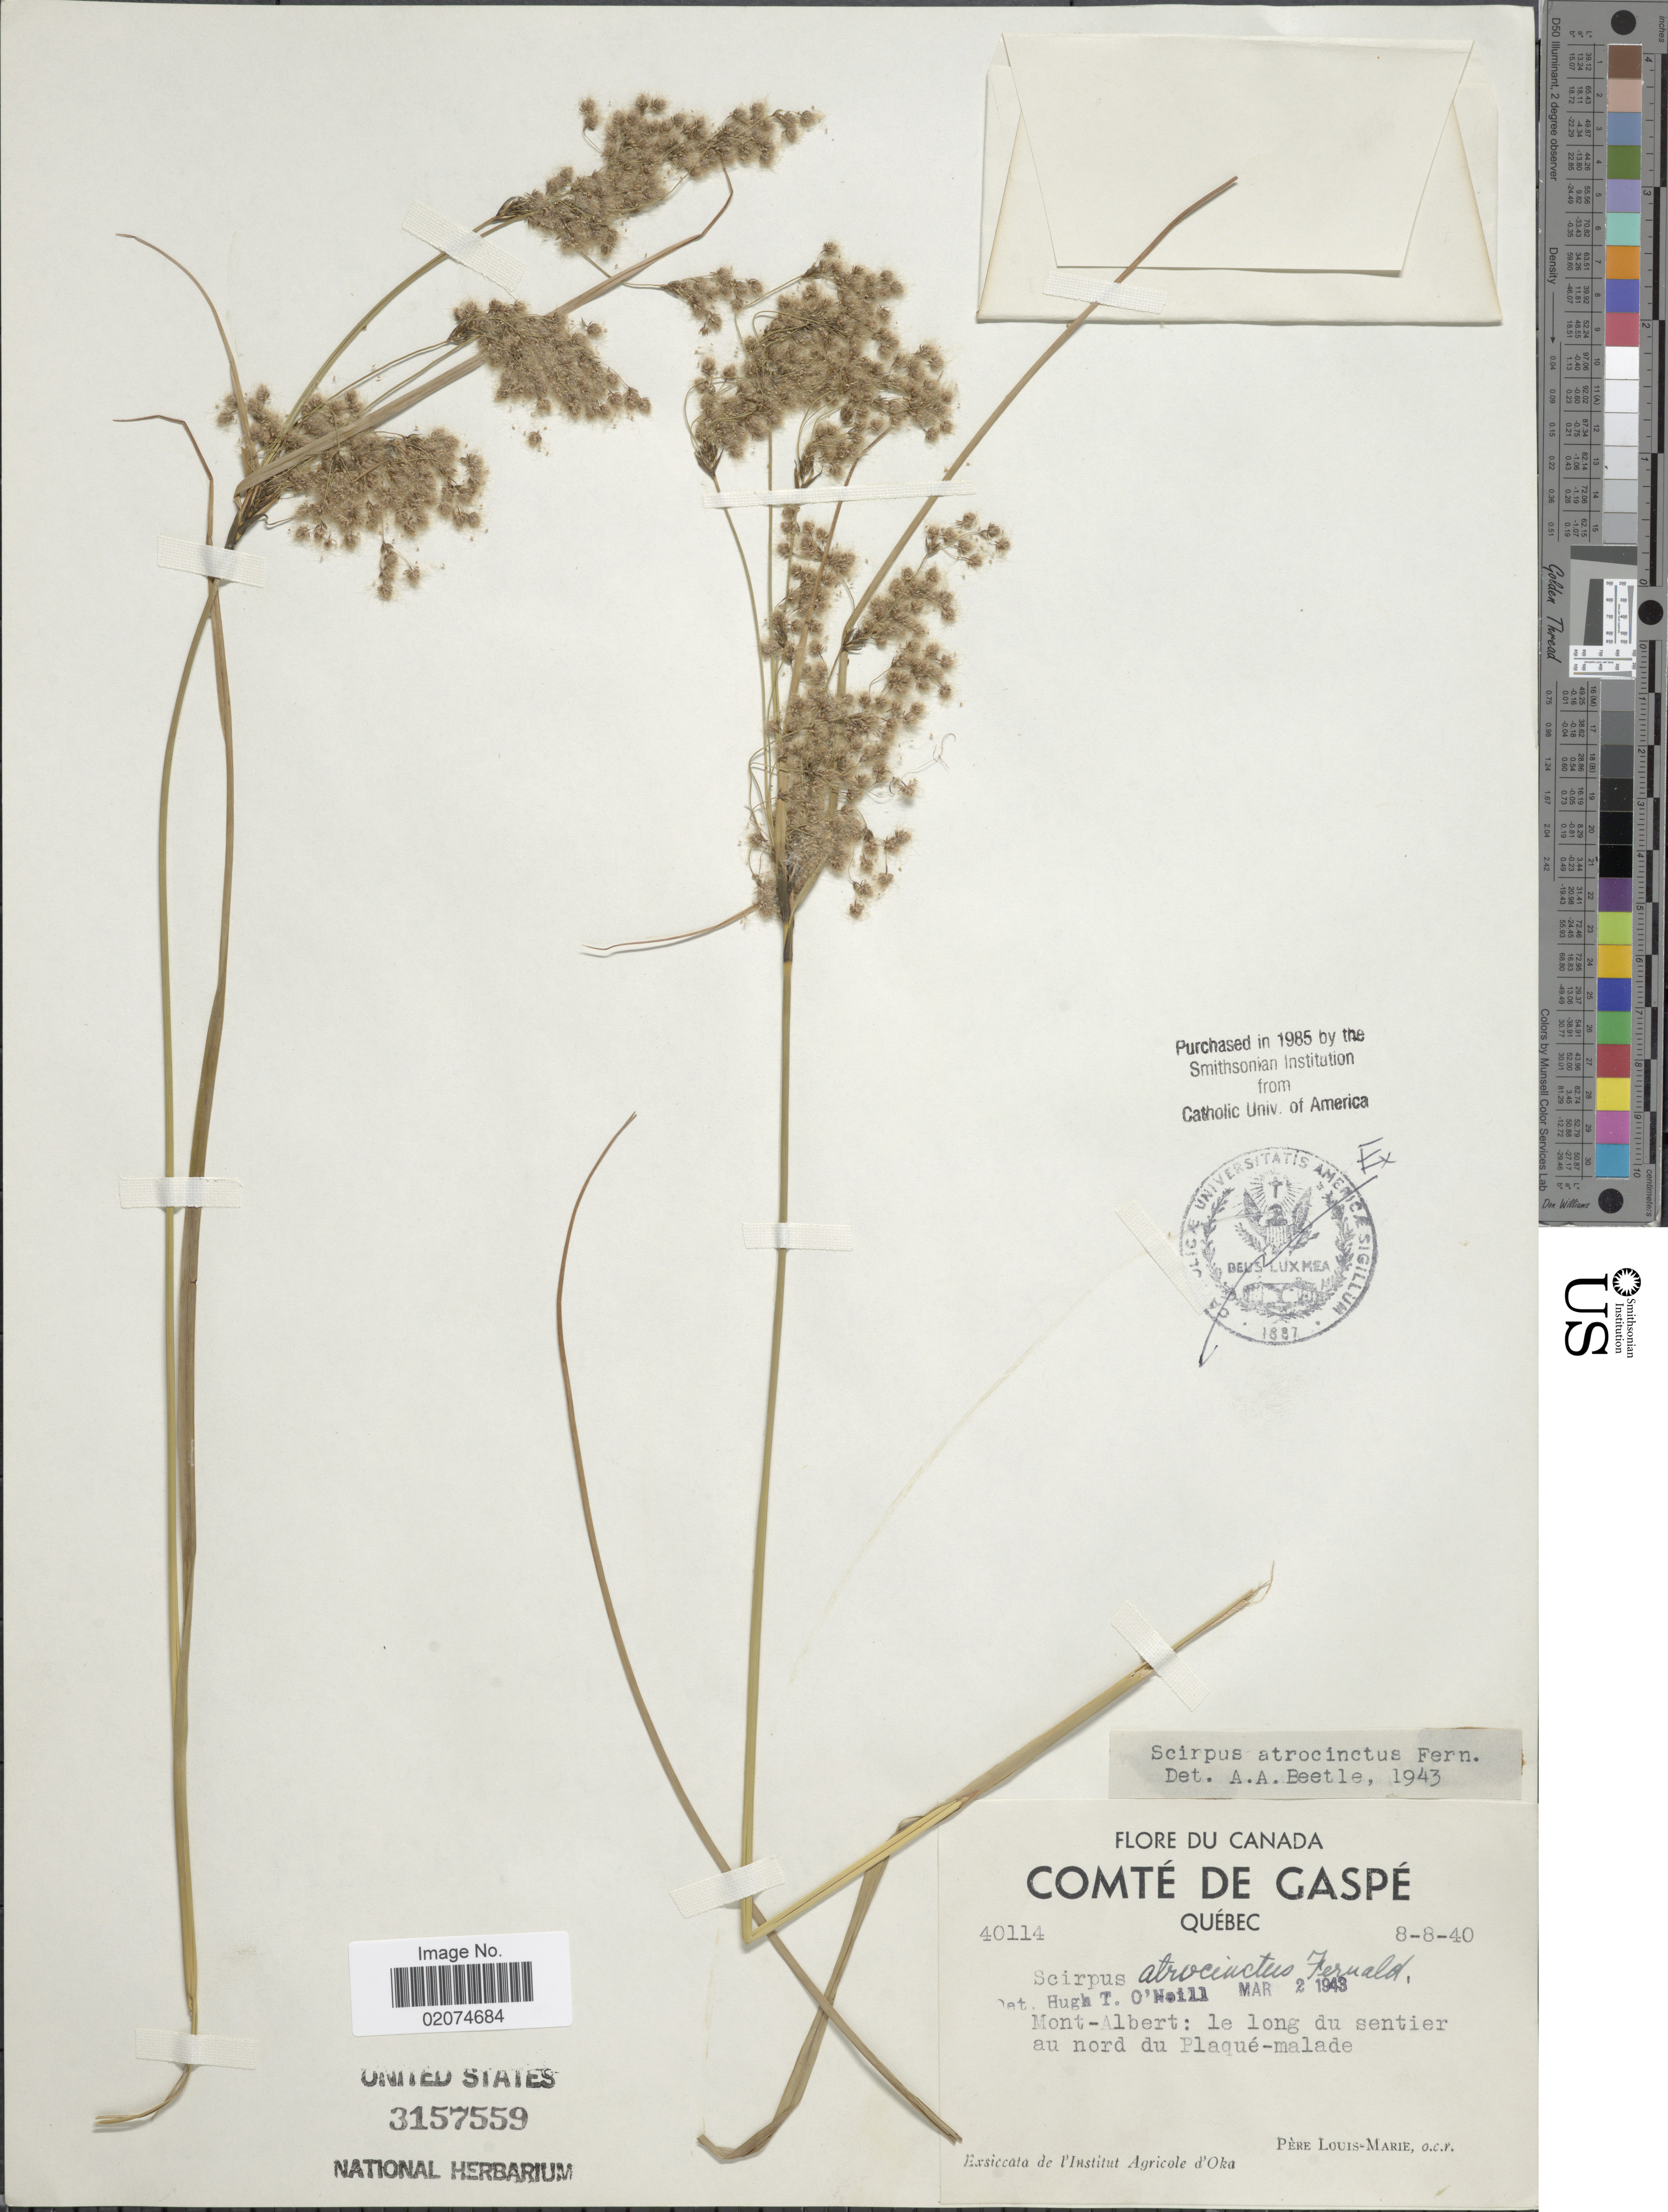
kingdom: Plantae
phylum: Tracheophyta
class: Liliopsida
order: Poales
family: Cyperaceae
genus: Scirpus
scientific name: Scirpus atrocinctus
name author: Fernald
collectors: L.-M. LaLonde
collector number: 40114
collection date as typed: Transcribed d/m/y: 8/8/40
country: Canada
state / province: Quebec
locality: Comte de Gaspe, Quebec. Mont-Albert: le long du sentier au nord du Plaque-malade.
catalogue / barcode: US 3157559